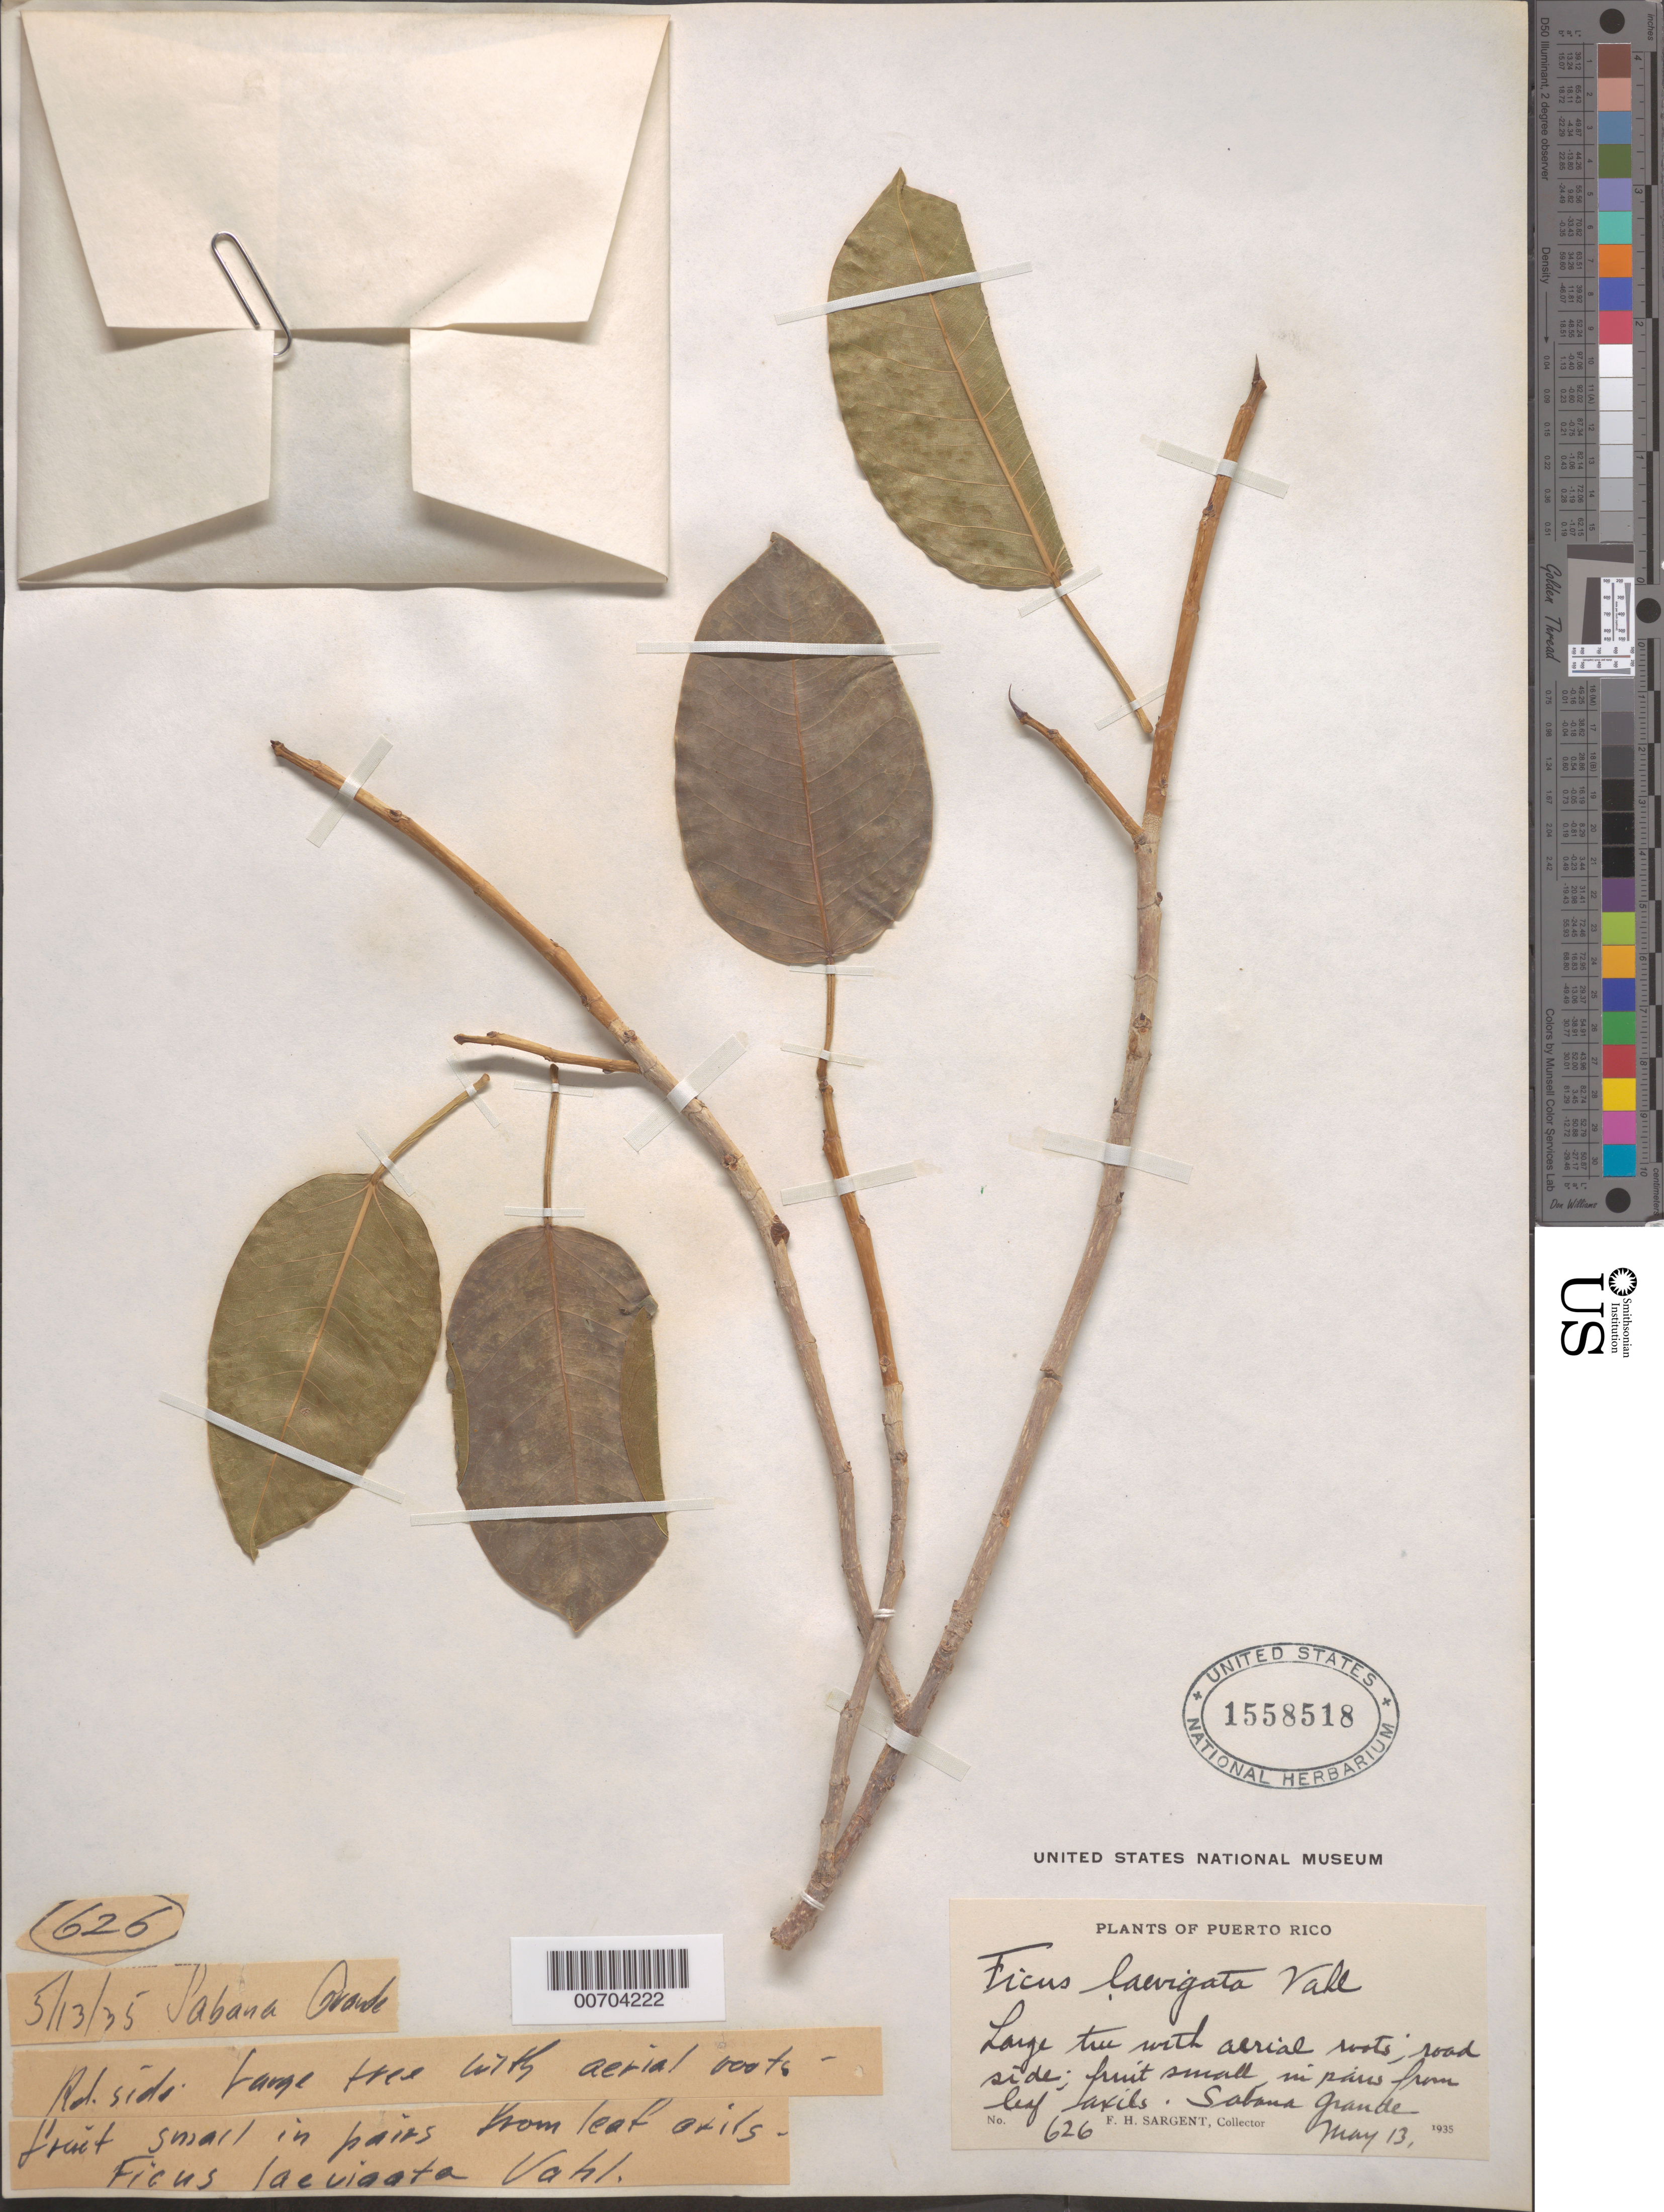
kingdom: Plantae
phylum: Tracheophyta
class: Magnoliopsida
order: Rosales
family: Moraceae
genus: Ficus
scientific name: Ficus laevigata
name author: Vahl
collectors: F. H. Sargent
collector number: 626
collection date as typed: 13 May 1935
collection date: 1935-05-13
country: Puerto Rico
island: Greater Antilles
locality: Sabana Grande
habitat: Roadside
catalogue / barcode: US 1558518